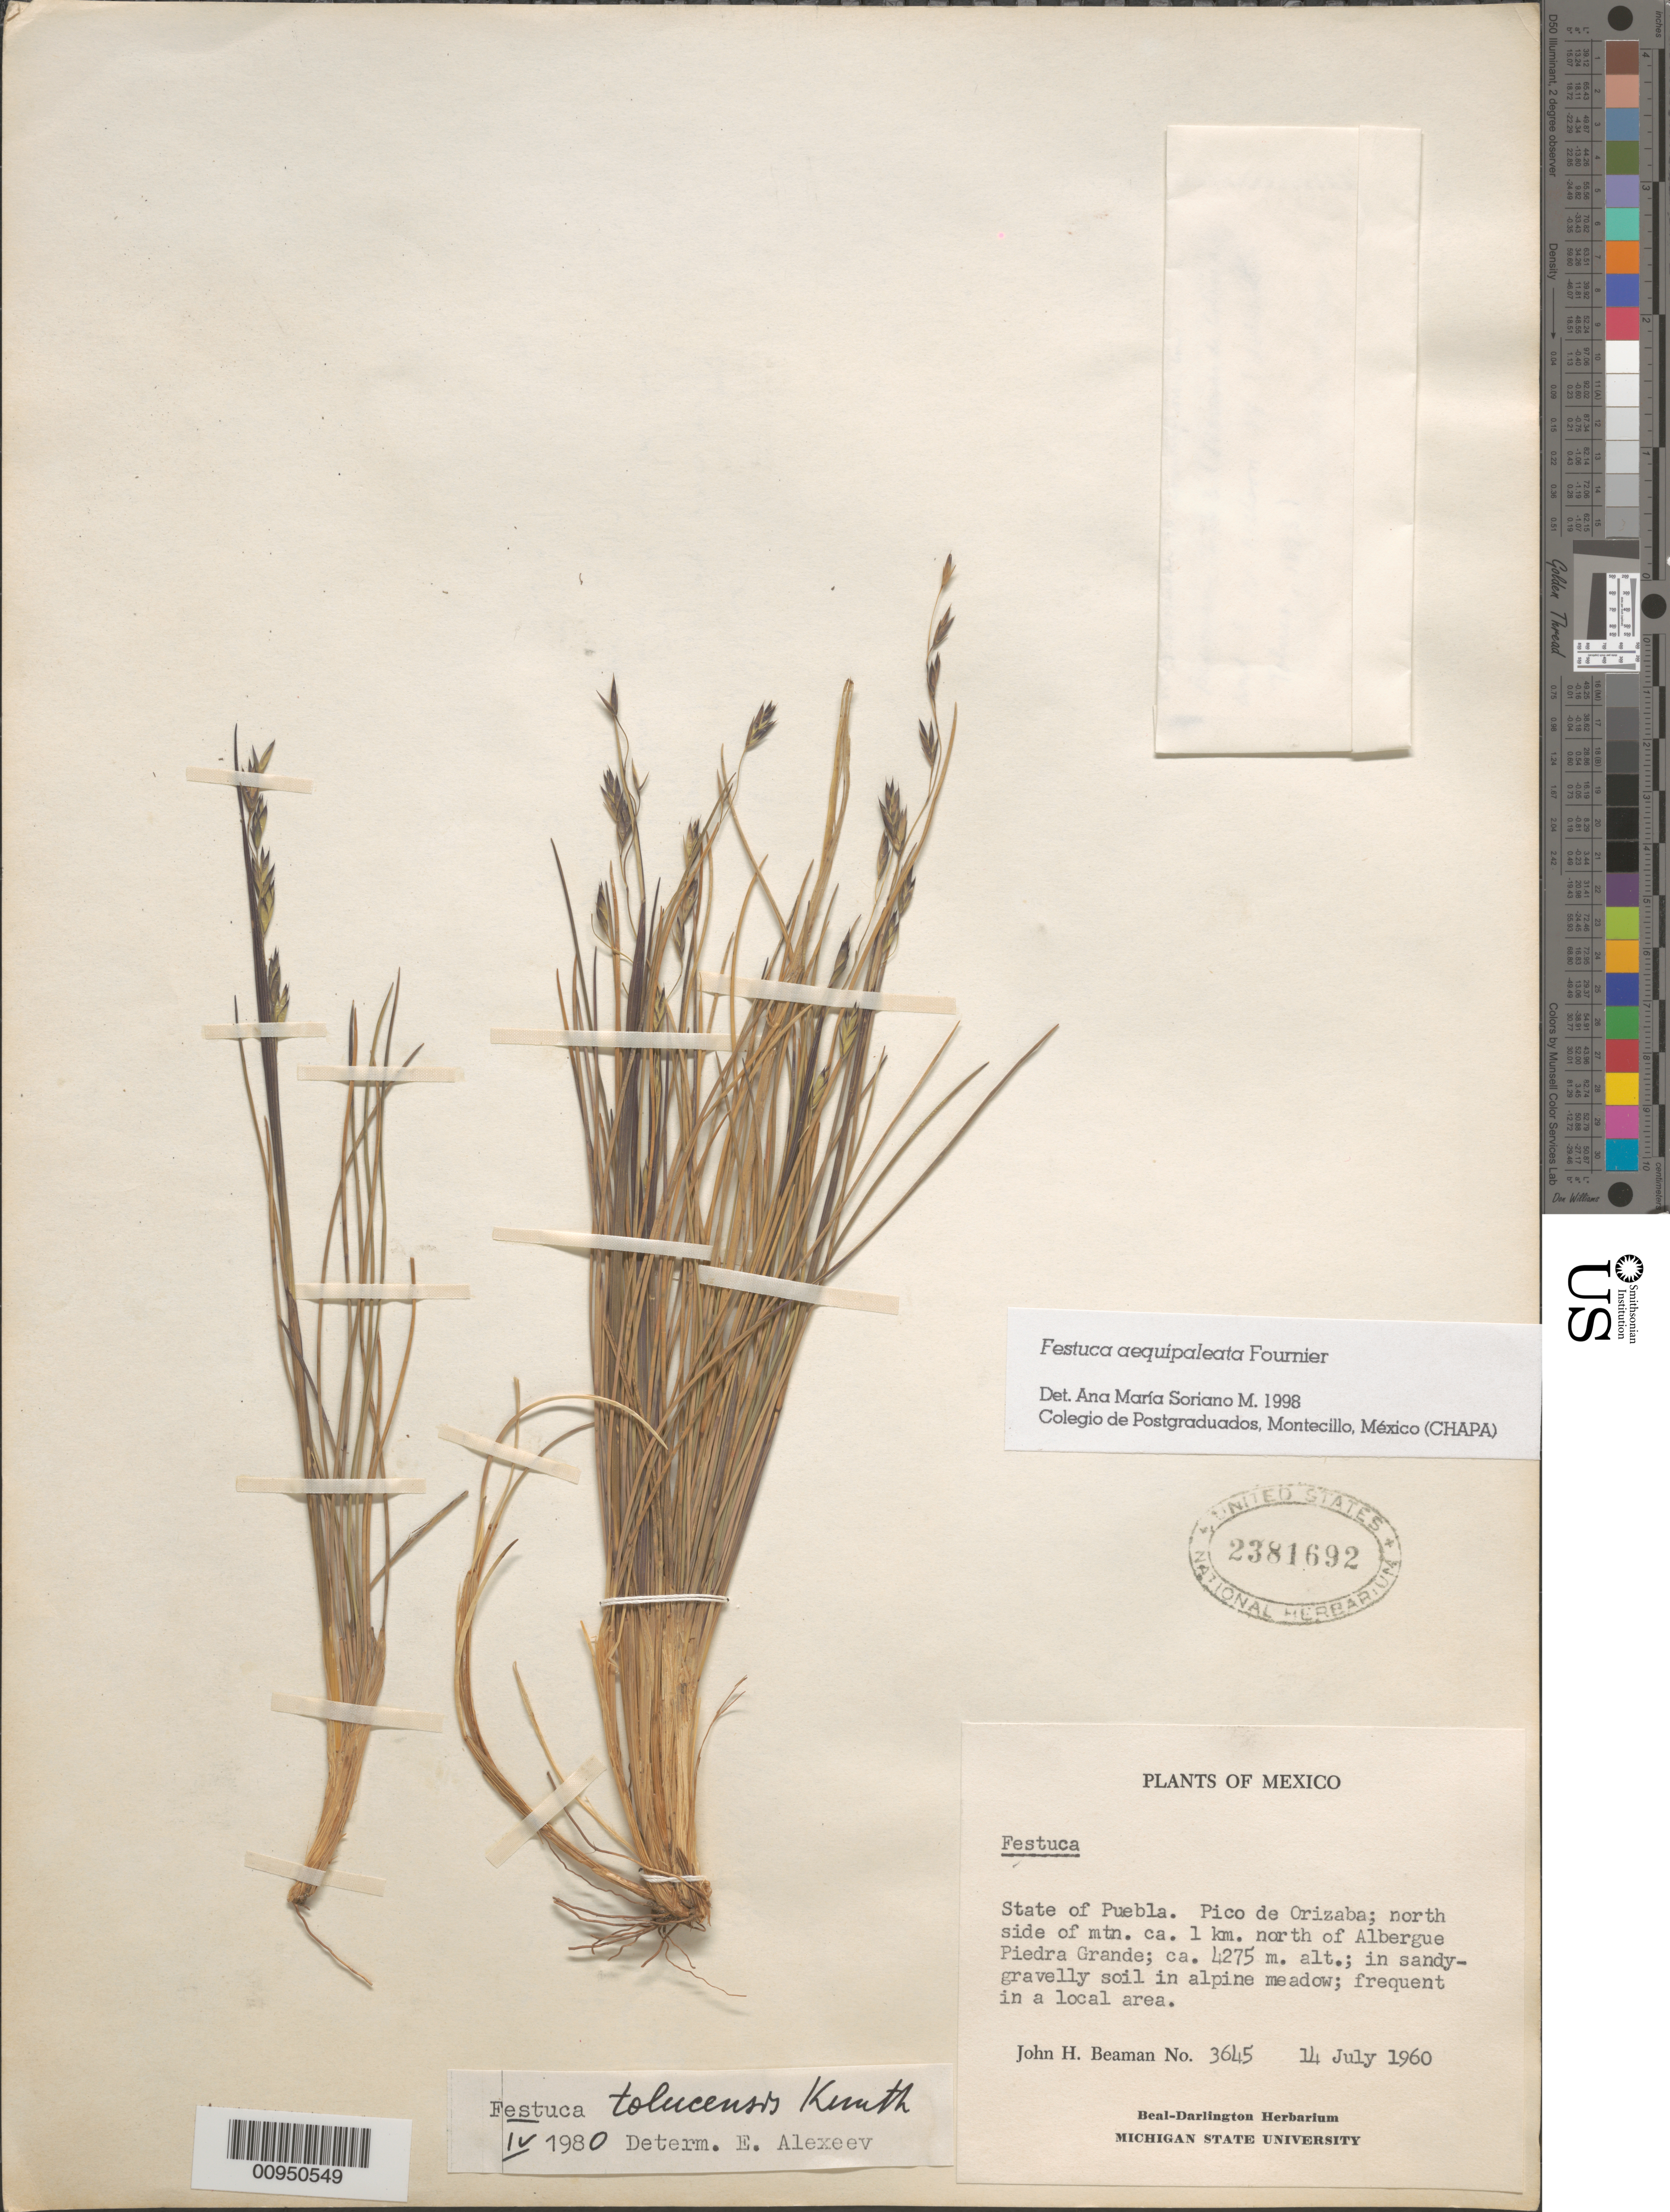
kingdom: Plantae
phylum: Tracheophyta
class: Liliopsida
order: Poales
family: Poaceae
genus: Festuca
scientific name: Festuca tolucensis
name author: Kunth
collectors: J. H. Beaman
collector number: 3645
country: Mexico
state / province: Puebla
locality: Pico de Orizaba, N of Albergue Piedra Grande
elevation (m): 4275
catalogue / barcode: US 2381692